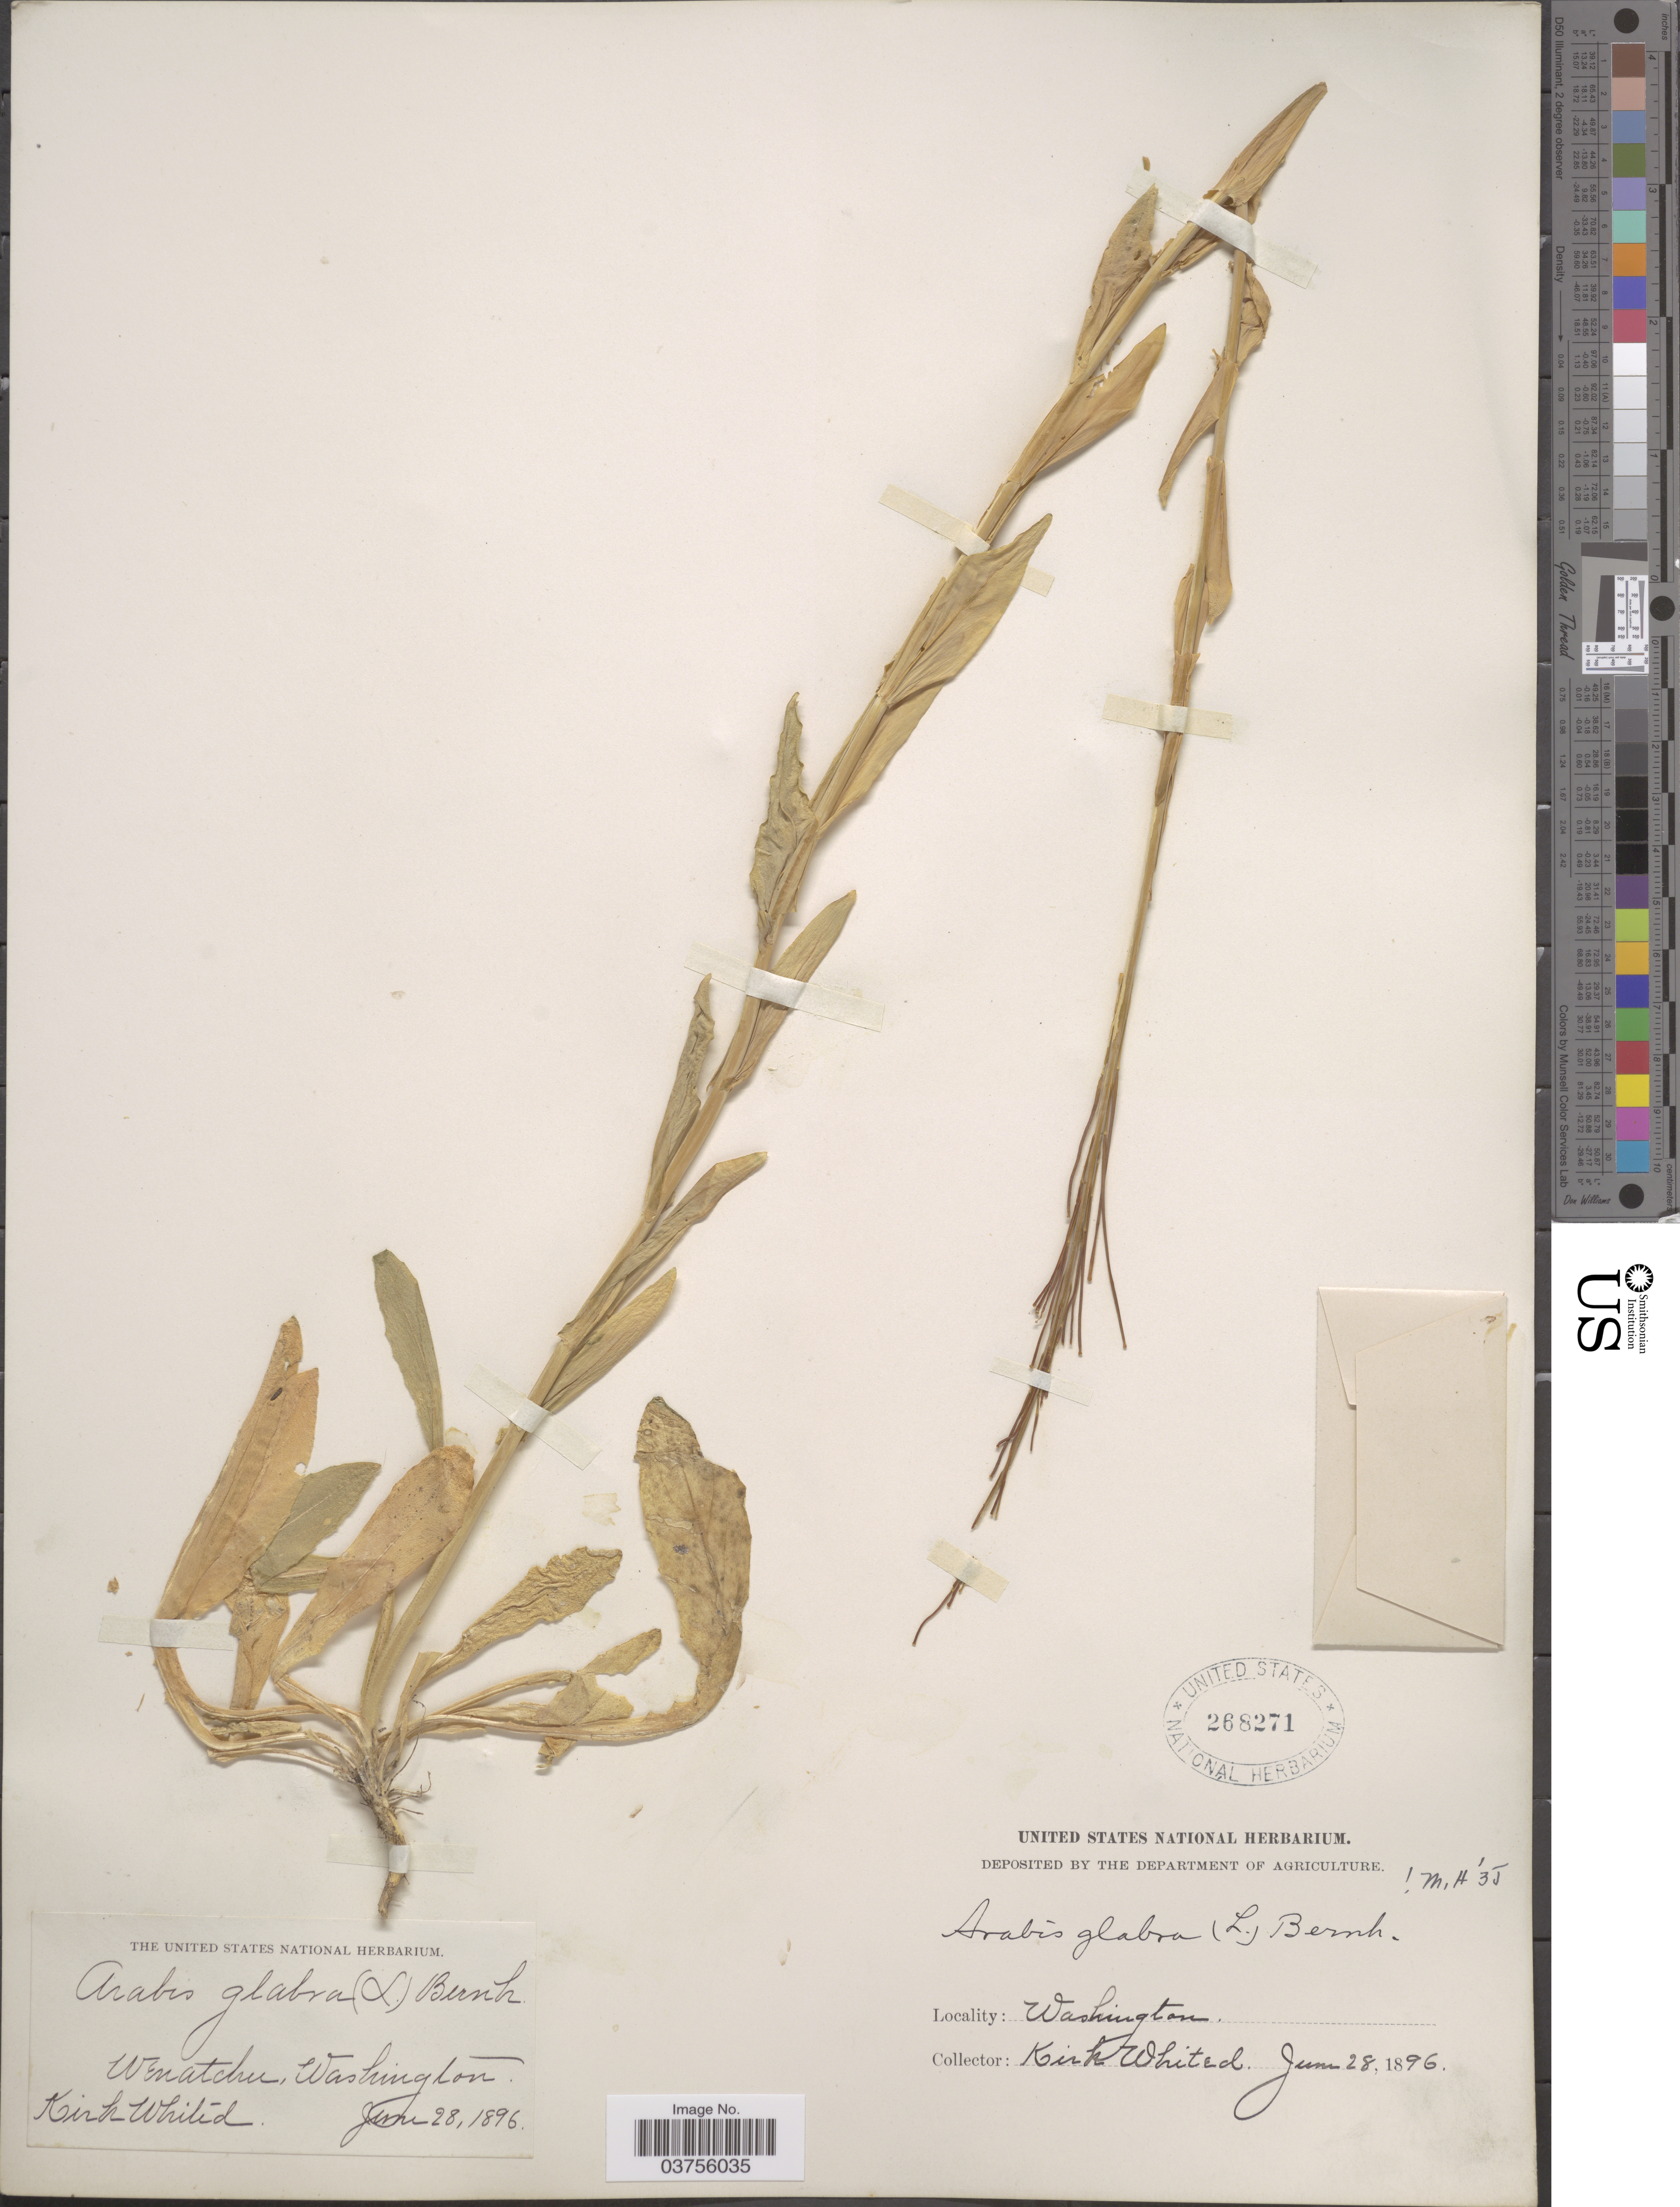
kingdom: Plantae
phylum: Tracheophyta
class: Magnoliopsida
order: Brassicales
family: Brassicaceae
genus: Turritis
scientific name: Turritis glabra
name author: L.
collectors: K. Whited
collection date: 1896-06-28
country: United States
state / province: Washington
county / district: Chelan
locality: Wenatchee.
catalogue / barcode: US 268271